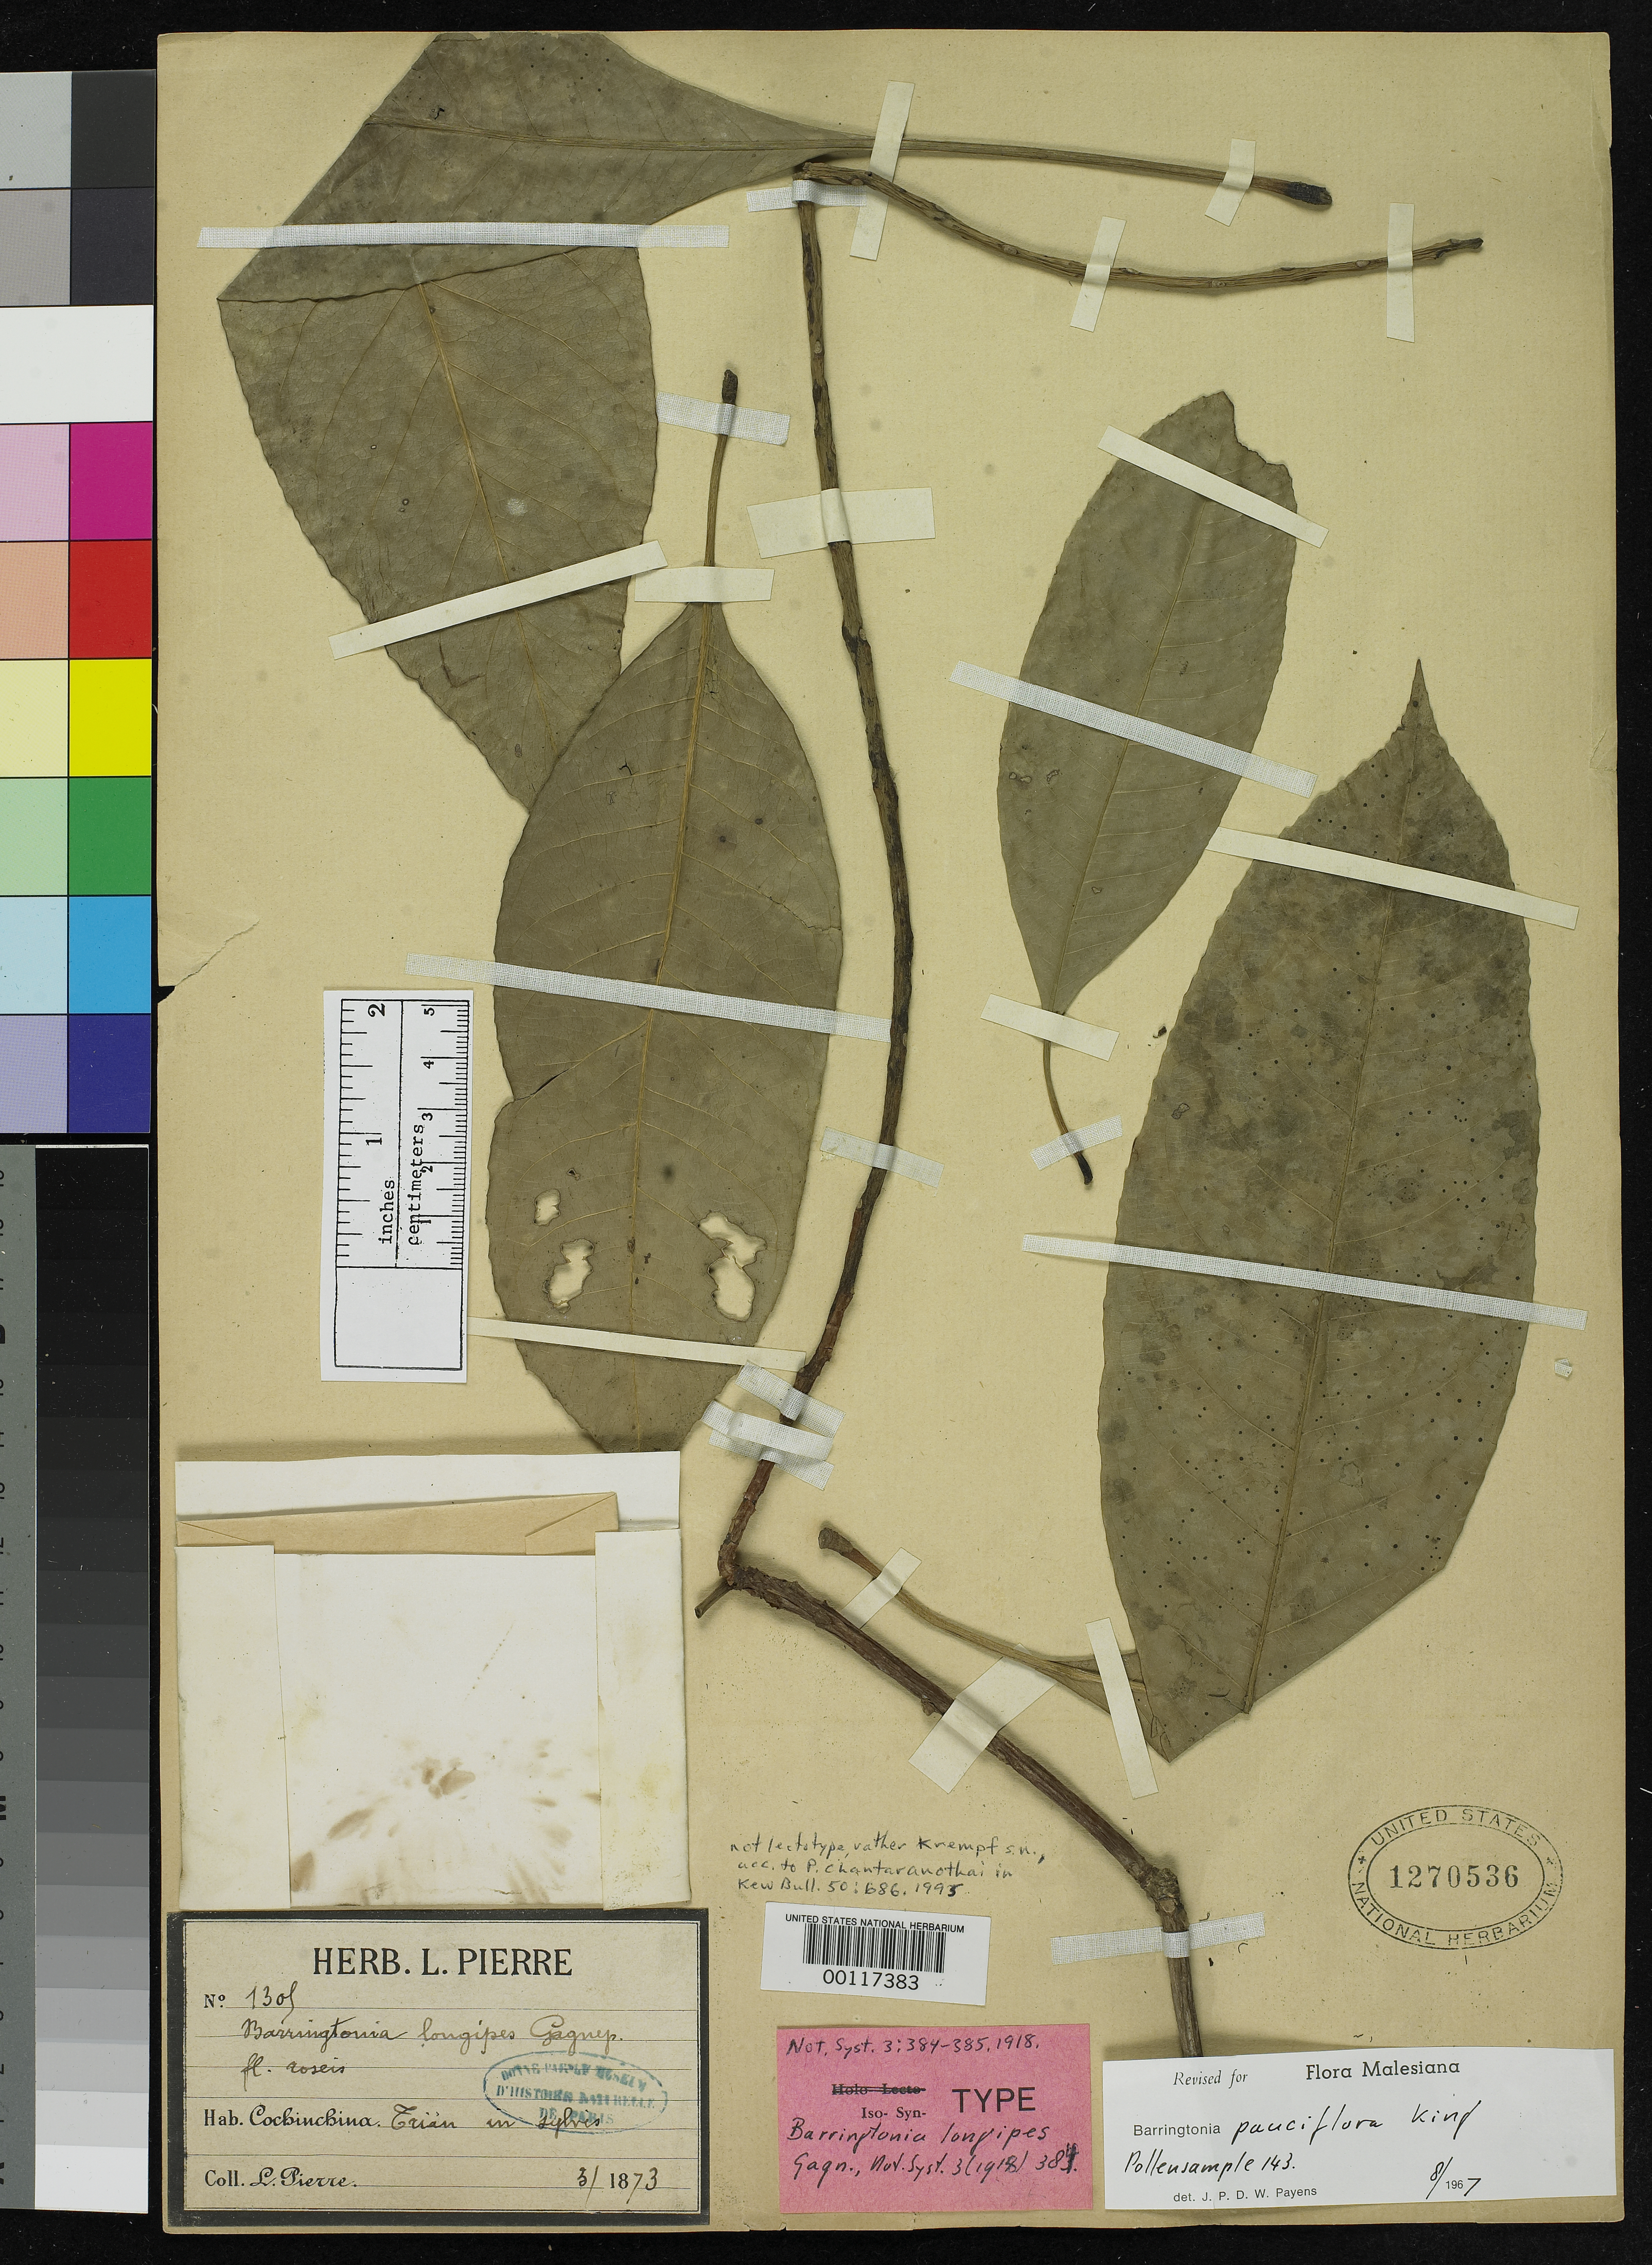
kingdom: Plantae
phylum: Tracheophyta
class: Magnoliopsida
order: Ericales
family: Lecythidaceae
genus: Barringtonia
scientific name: Barringtonia longipes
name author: Gagnep.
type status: Isosyntype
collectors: J. Pierre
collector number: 1305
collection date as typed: May 1873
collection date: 1873-05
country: Vietnam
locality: Trian in sylvis.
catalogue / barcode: US 1270536